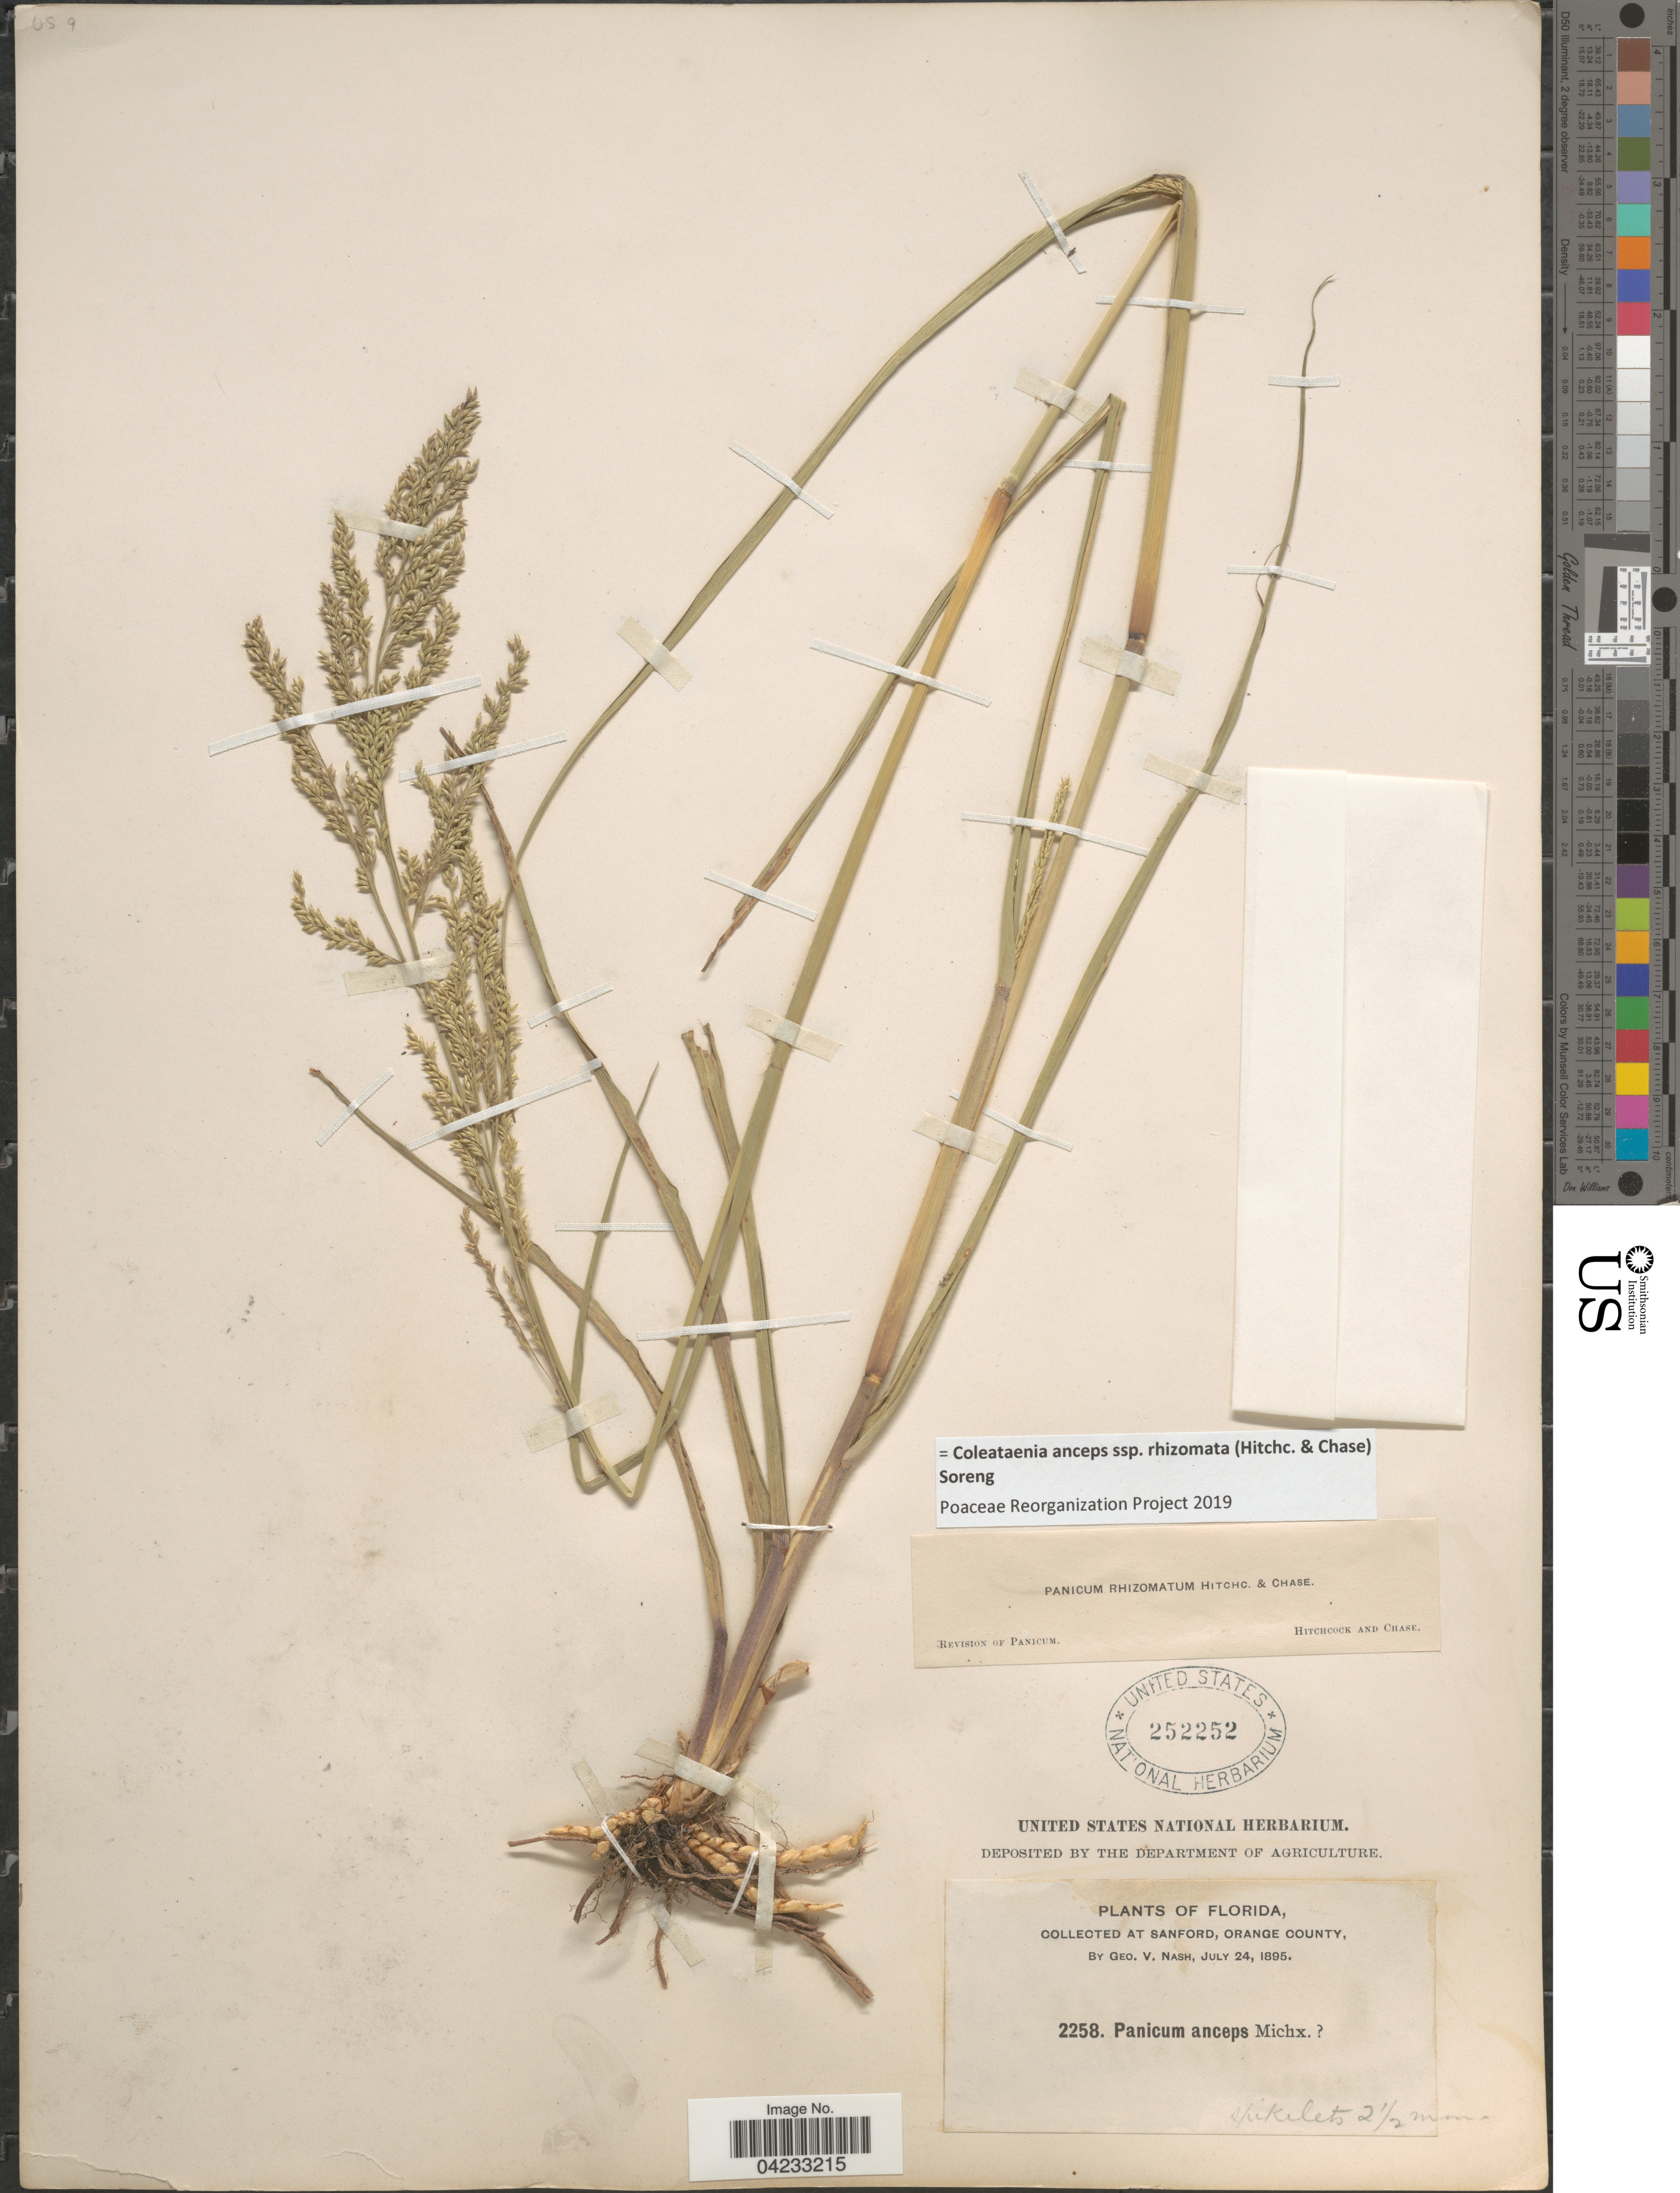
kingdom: Plantae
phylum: Tracheophyta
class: Liliopsida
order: Poales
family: Poaceae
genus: Coleataenia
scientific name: Coleataenia anceps subsp. rhizomata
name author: (Hitchc. & Chase) Soreng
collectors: G. V. Nash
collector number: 2258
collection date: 1895-07-24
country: United States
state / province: Florida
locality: At Sanford, Orange County.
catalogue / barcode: US 252252